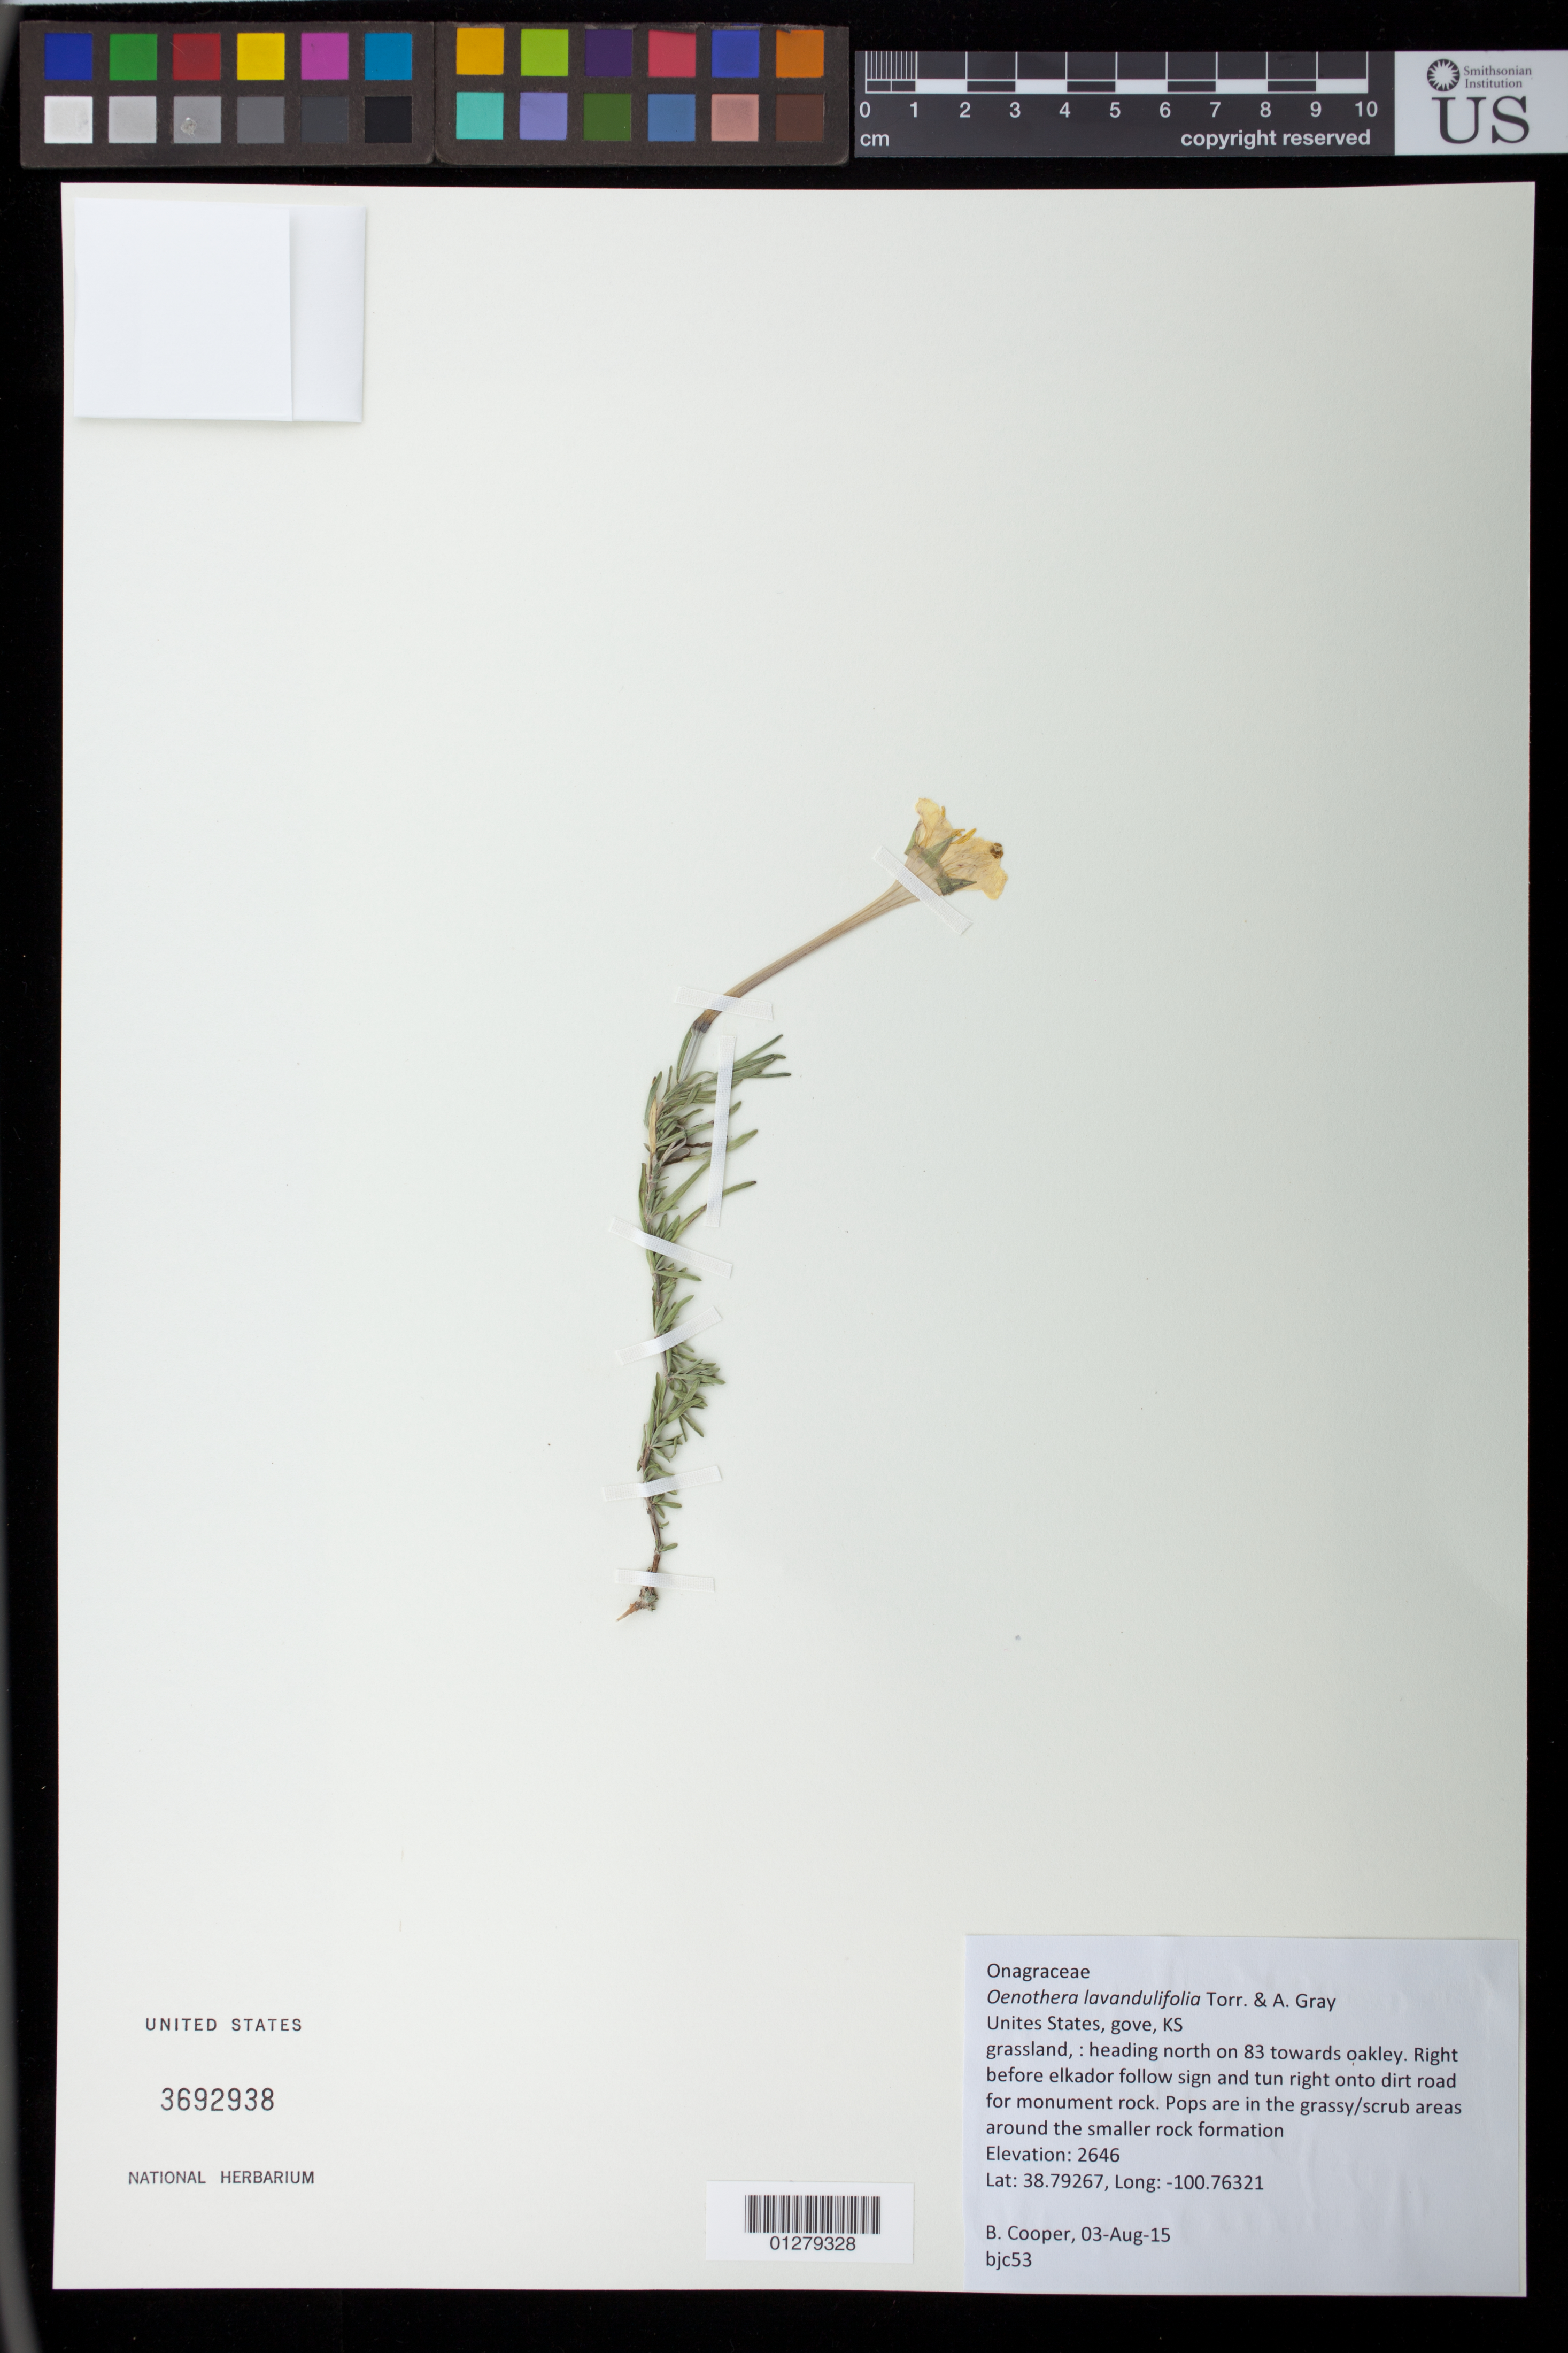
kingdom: Plantae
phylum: Tracheophyta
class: Magnoliopsida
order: Myrtales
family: Onagraceae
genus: Oenothera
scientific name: Oenothera lavandulifolia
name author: Torr. & A. Gray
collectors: B. J. Cooper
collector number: BJC 53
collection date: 2015-08-03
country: United States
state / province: Kansas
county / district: Gove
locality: North on 83 towards Oakley, right before Elkador follow sign and tun right onto dirt road for monument rock, in grassy/scrub areas around the smaller rock formation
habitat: Grassland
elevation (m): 2646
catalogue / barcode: US 3692938